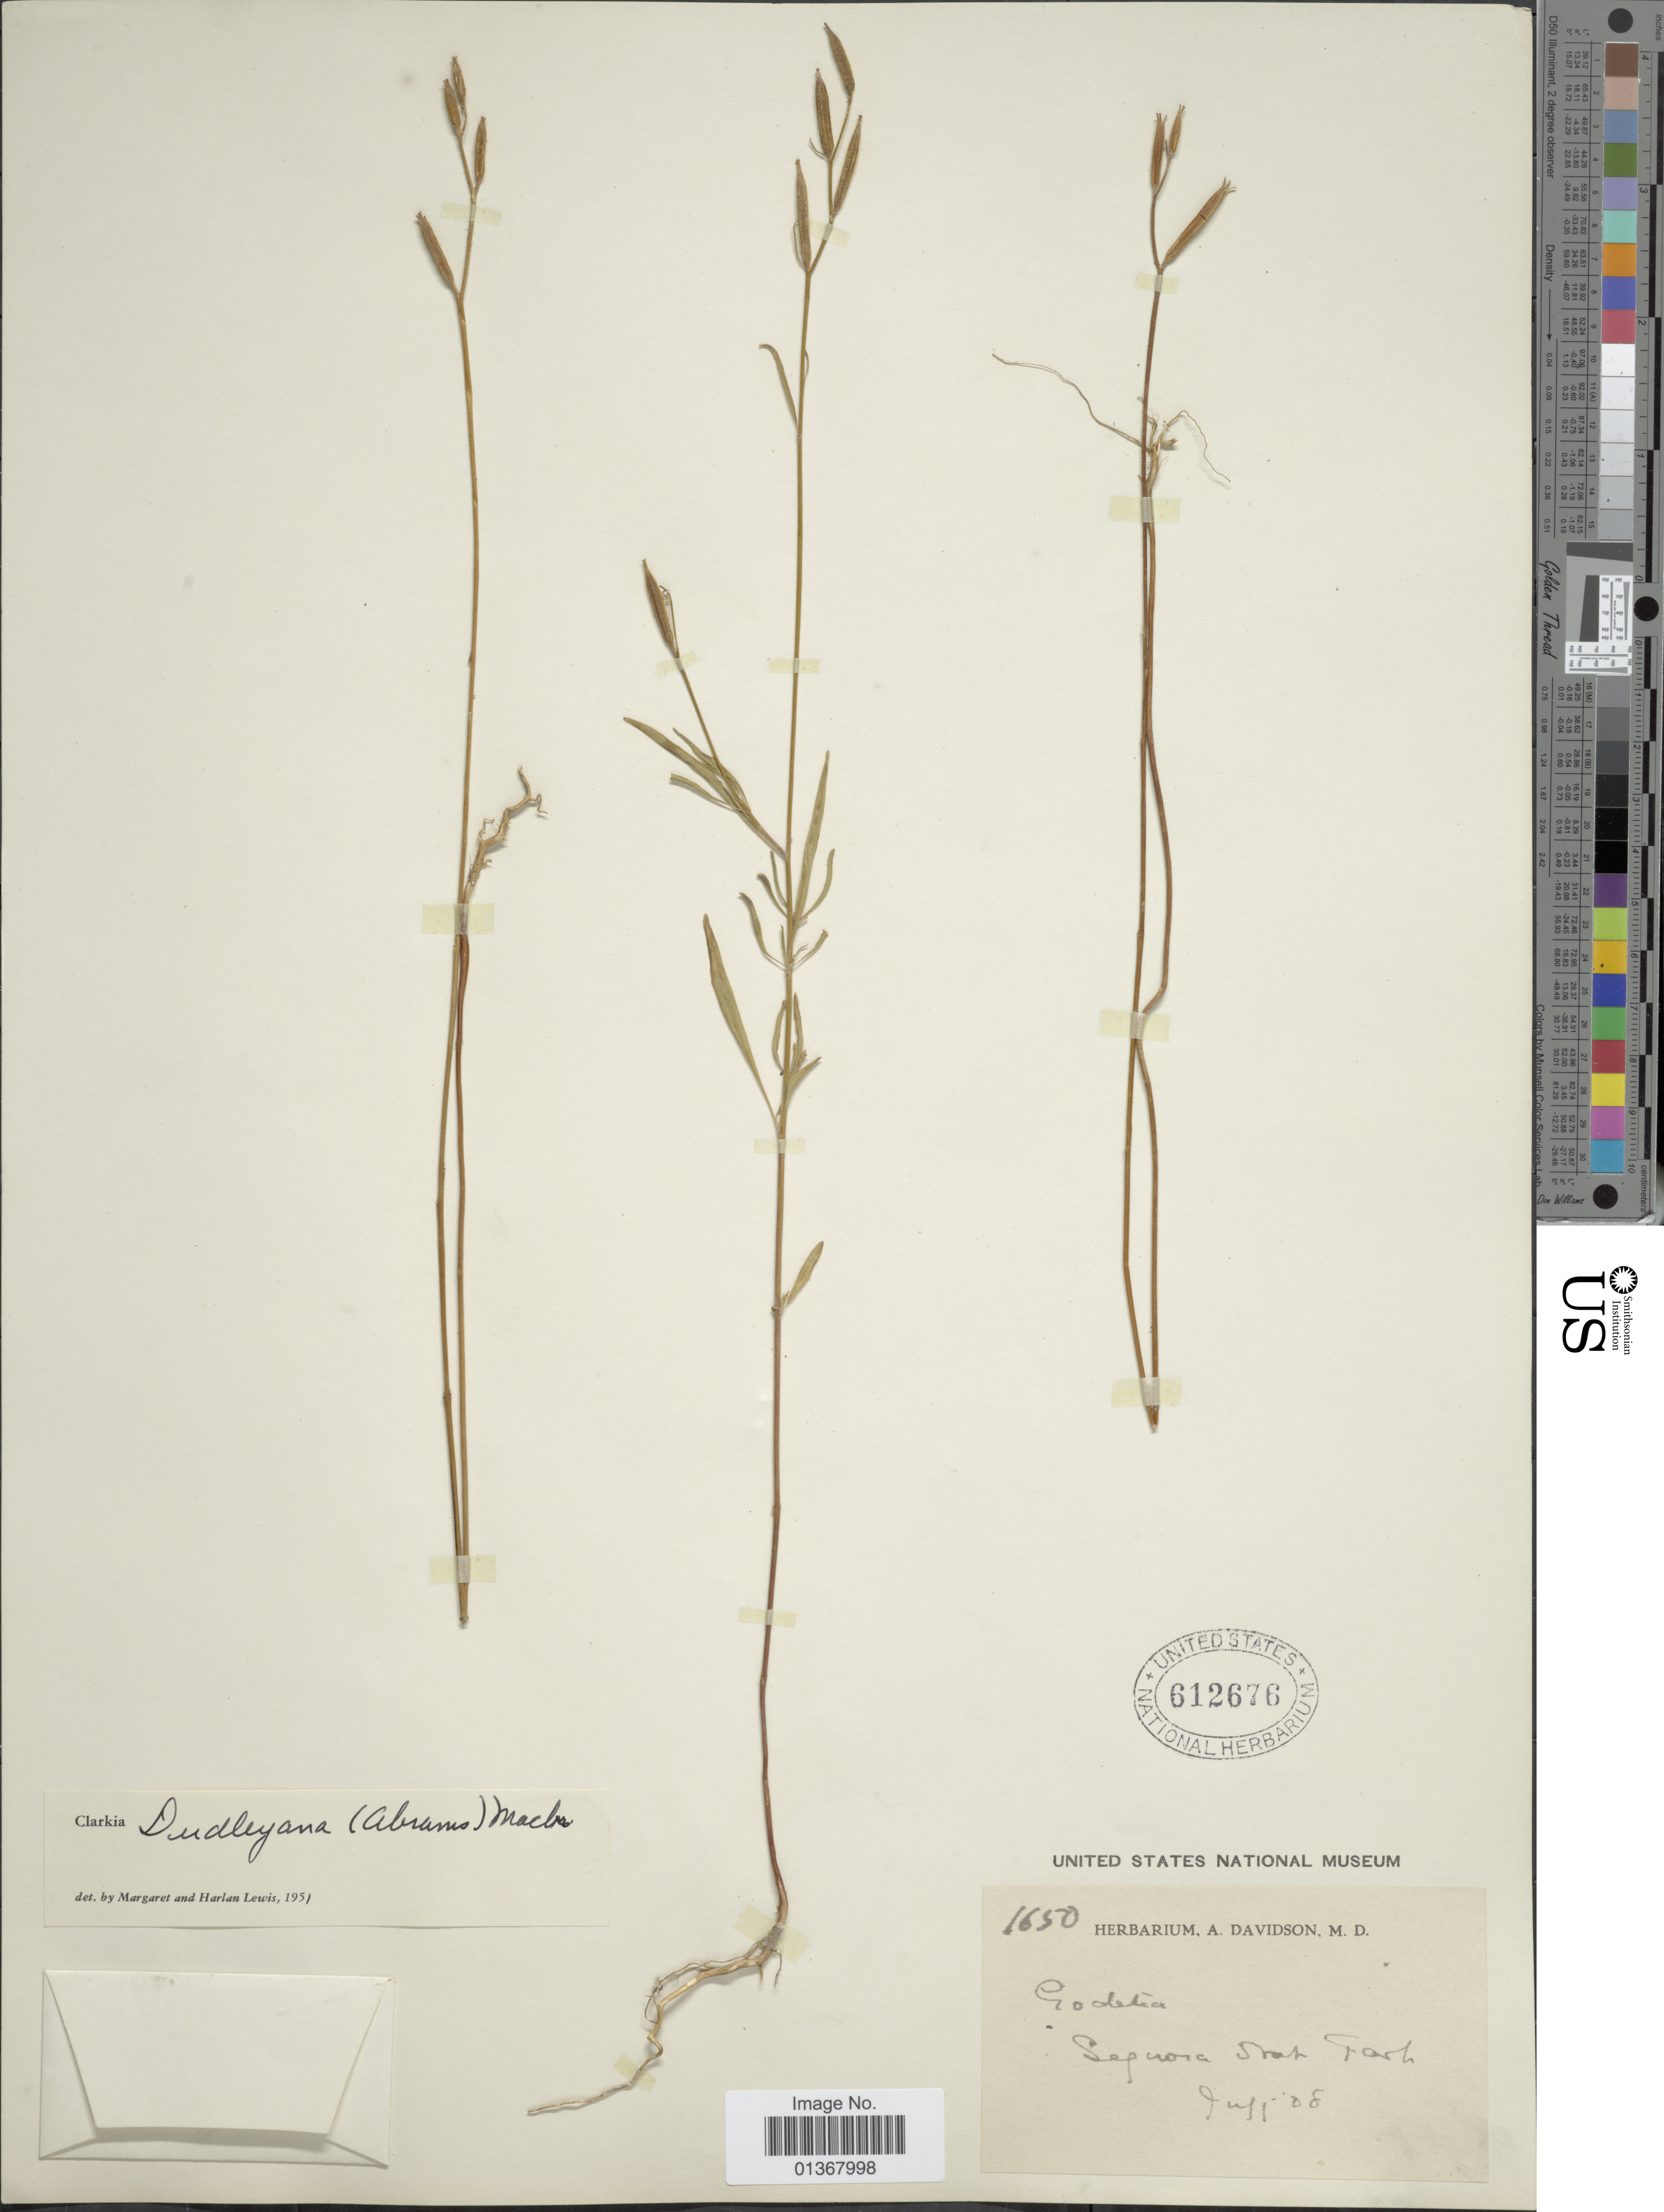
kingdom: Plantae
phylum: Tracheophyta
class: Magnoliopsida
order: Myrtales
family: Onagraceae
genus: Clarkia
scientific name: Clarkia dudleyana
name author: (Abrams) J.F. Macbr.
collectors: ex herb. A. Davidson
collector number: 1650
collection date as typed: Transcribed d/m/y: /7/08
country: United States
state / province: California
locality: Sequoia State Park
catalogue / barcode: US 612676